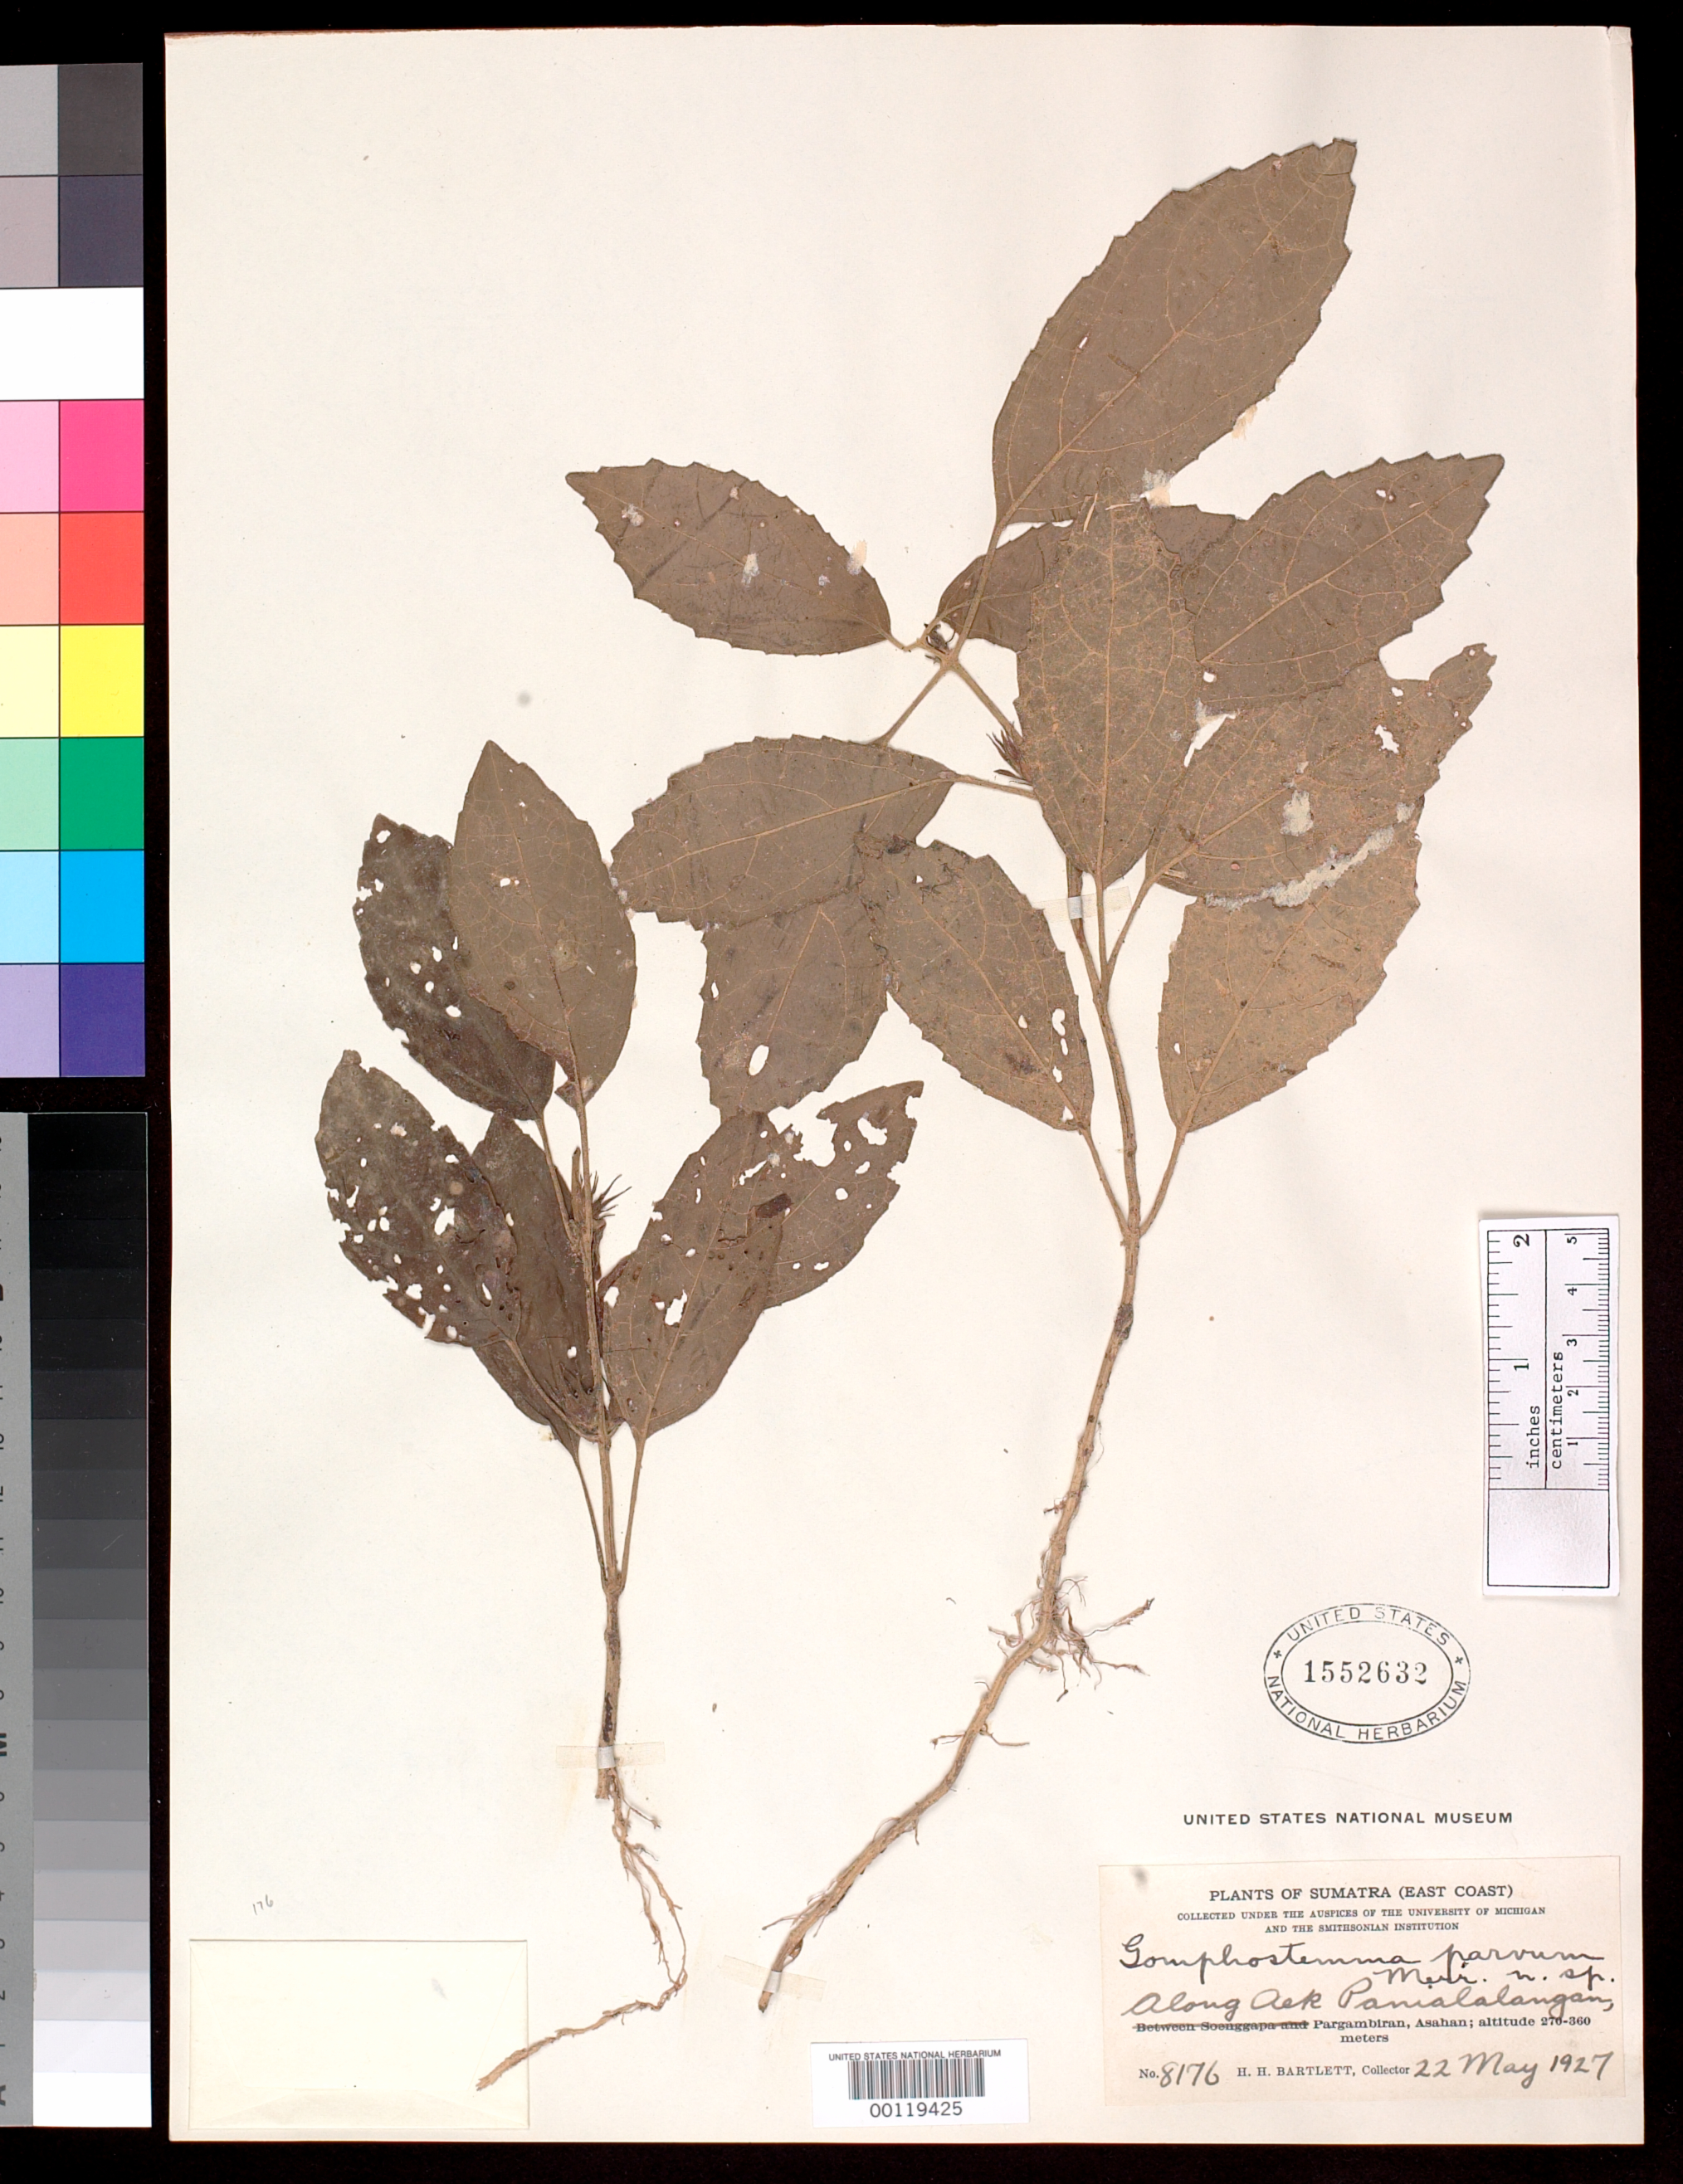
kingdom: Plantae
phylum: Tracheophyta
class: Magnoliopsida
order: Lamiales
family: Lamiaceae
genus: Gomphostemma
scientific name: Gomphostemma parvum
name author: Merr.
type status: Isotype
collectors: H. H. Bartlett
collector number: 8176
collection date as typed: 22 May 1927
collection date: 1927-05-22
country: Indonesia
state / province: Sumatra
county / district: Sumatera Utara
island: Sumatra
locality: Pargambiran, Asaharan.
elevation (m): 270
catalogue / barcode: US 1552632